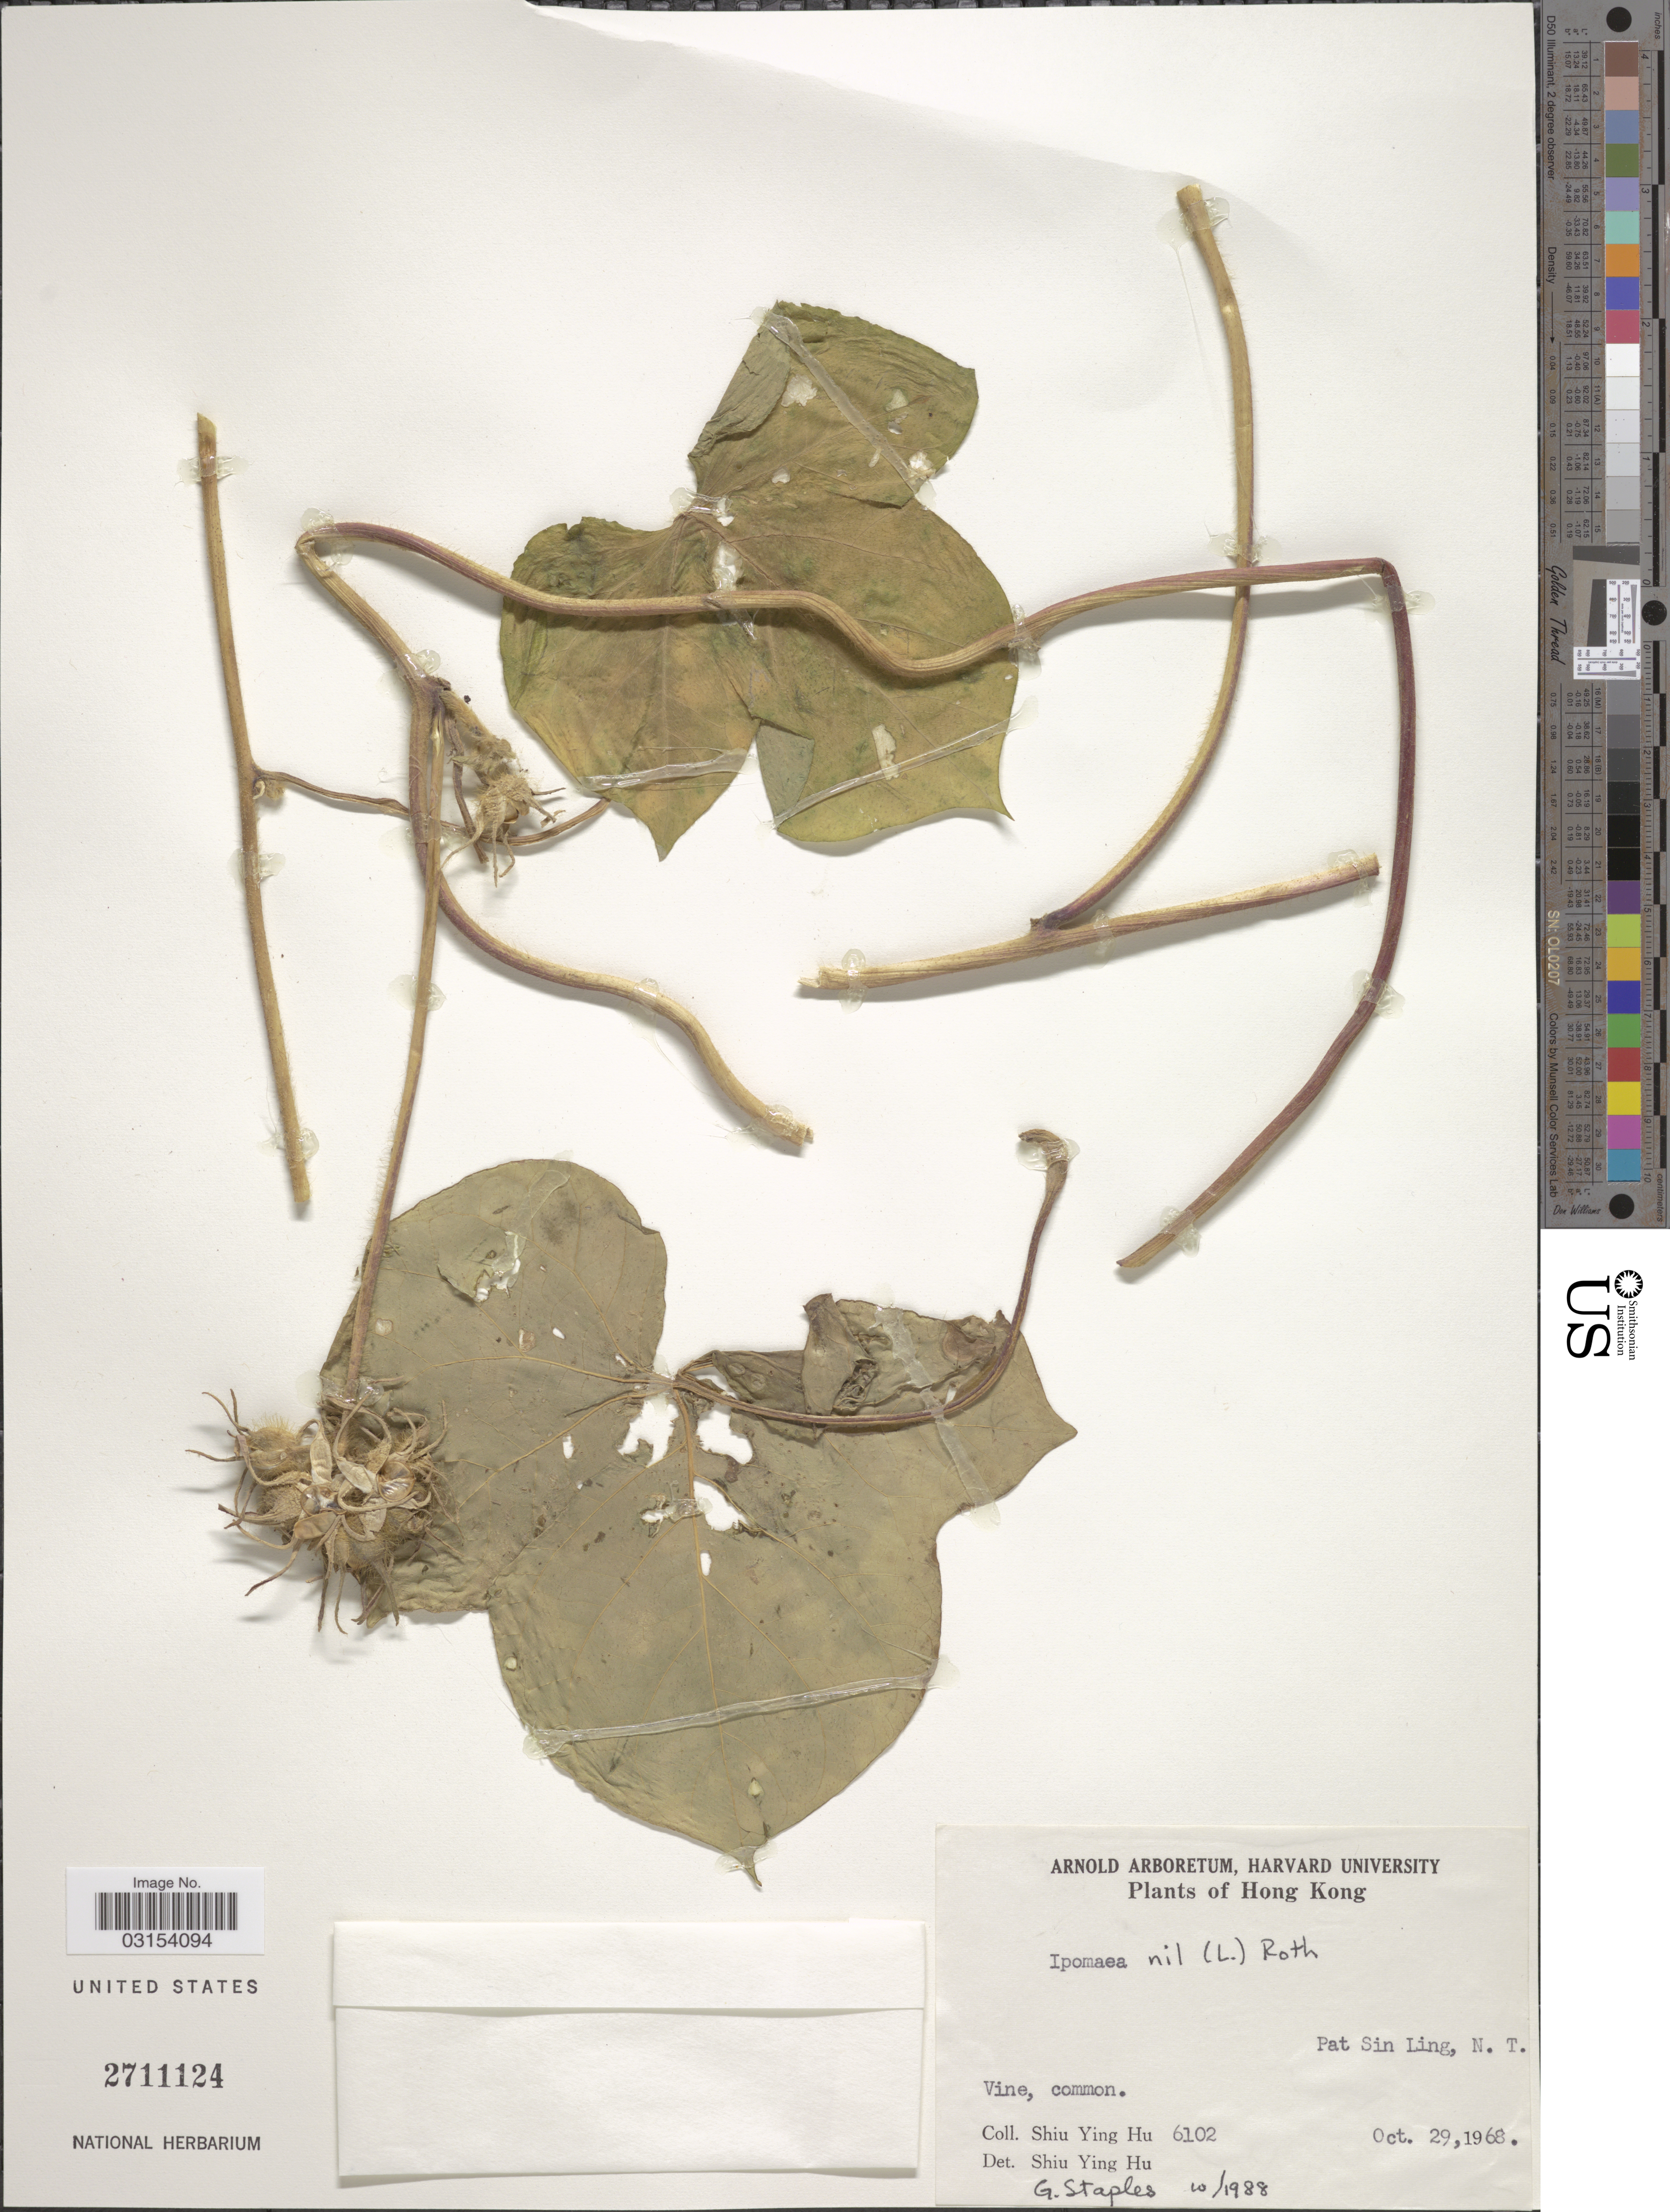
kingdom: Plantae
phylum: Tracheophyta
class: Magnoliopsida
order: Solanales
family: Convolvulaceae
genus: Ipomoea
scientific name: Ipomoea nil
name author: (L.) Roth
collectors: S. Y. Hu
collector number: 6102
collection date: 1968-10-29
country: China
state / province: Hong Kong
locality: Pat Sin Ling, N. T.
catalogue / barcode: US 2711124